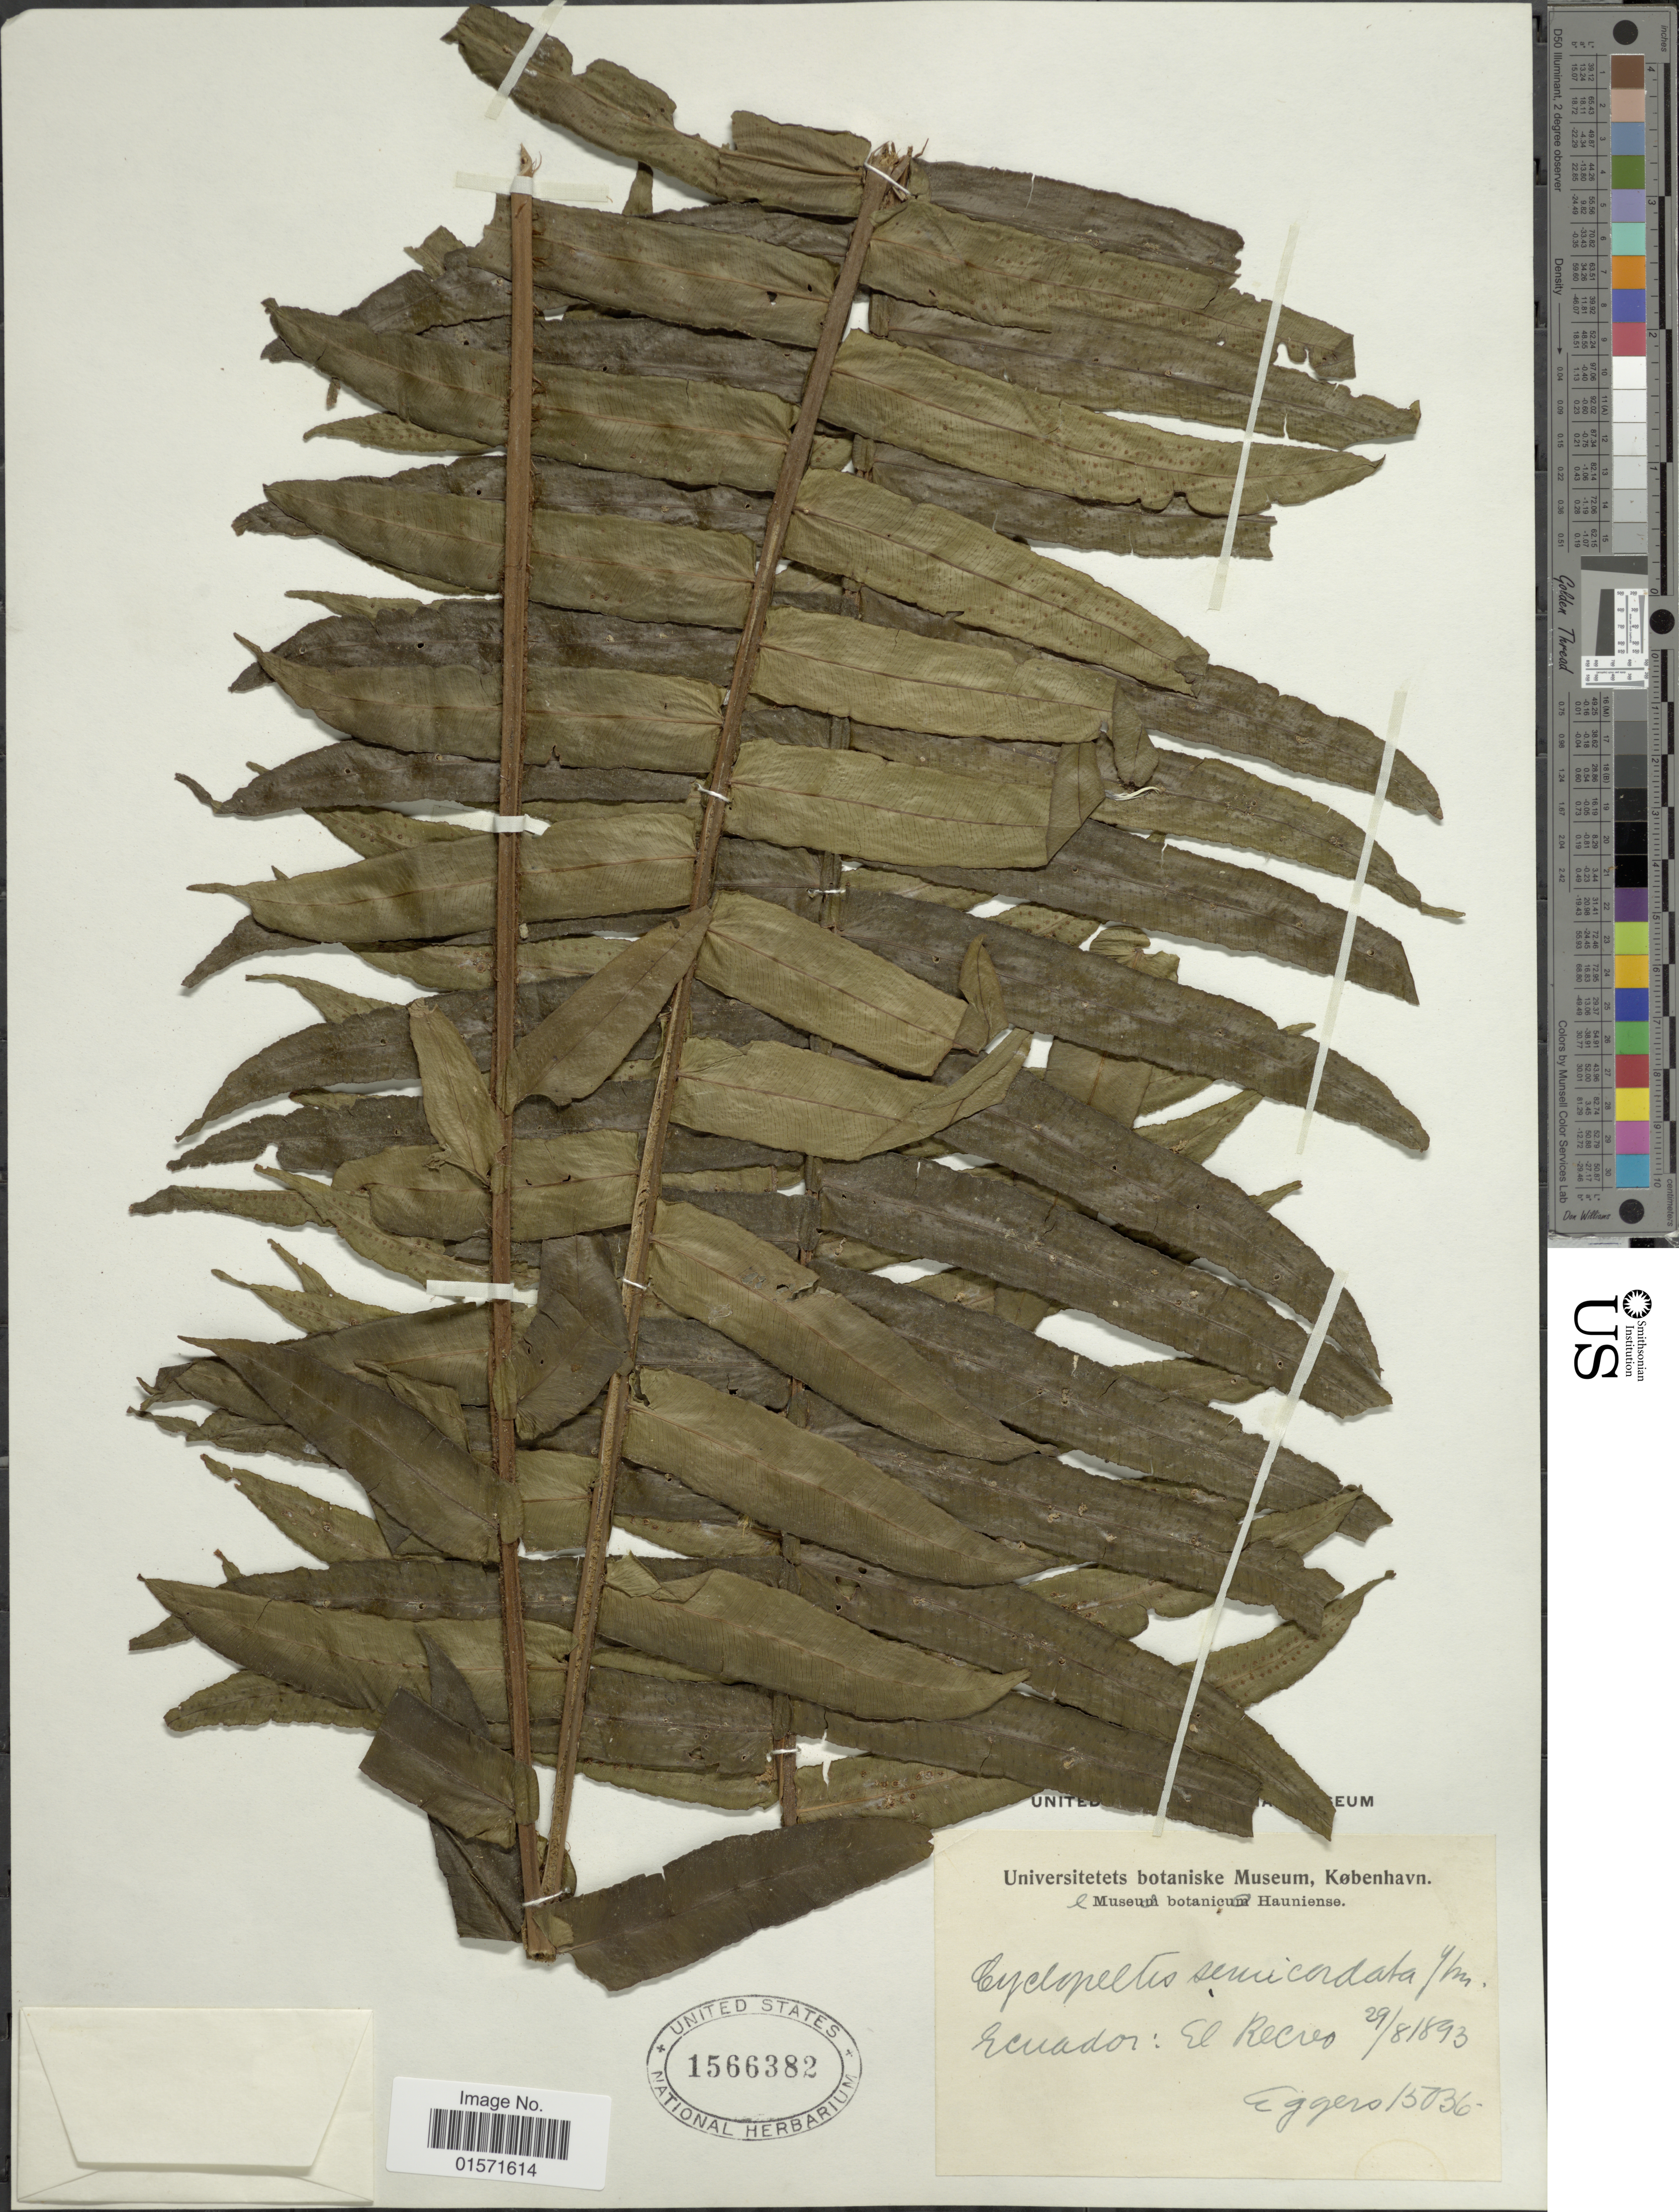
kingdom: Plantae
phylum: Tracheophyta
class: Polypodiopsida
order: Polypodiales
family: Lomariopsidaceae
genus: Cyclopeltis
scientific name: Cyclopeltis semicordata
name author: (Sw.) J. Sm.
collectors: -. Eggers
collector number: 15036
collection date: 1893-08-29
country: Ecuador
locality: El Recvo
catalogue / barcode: US 1566382